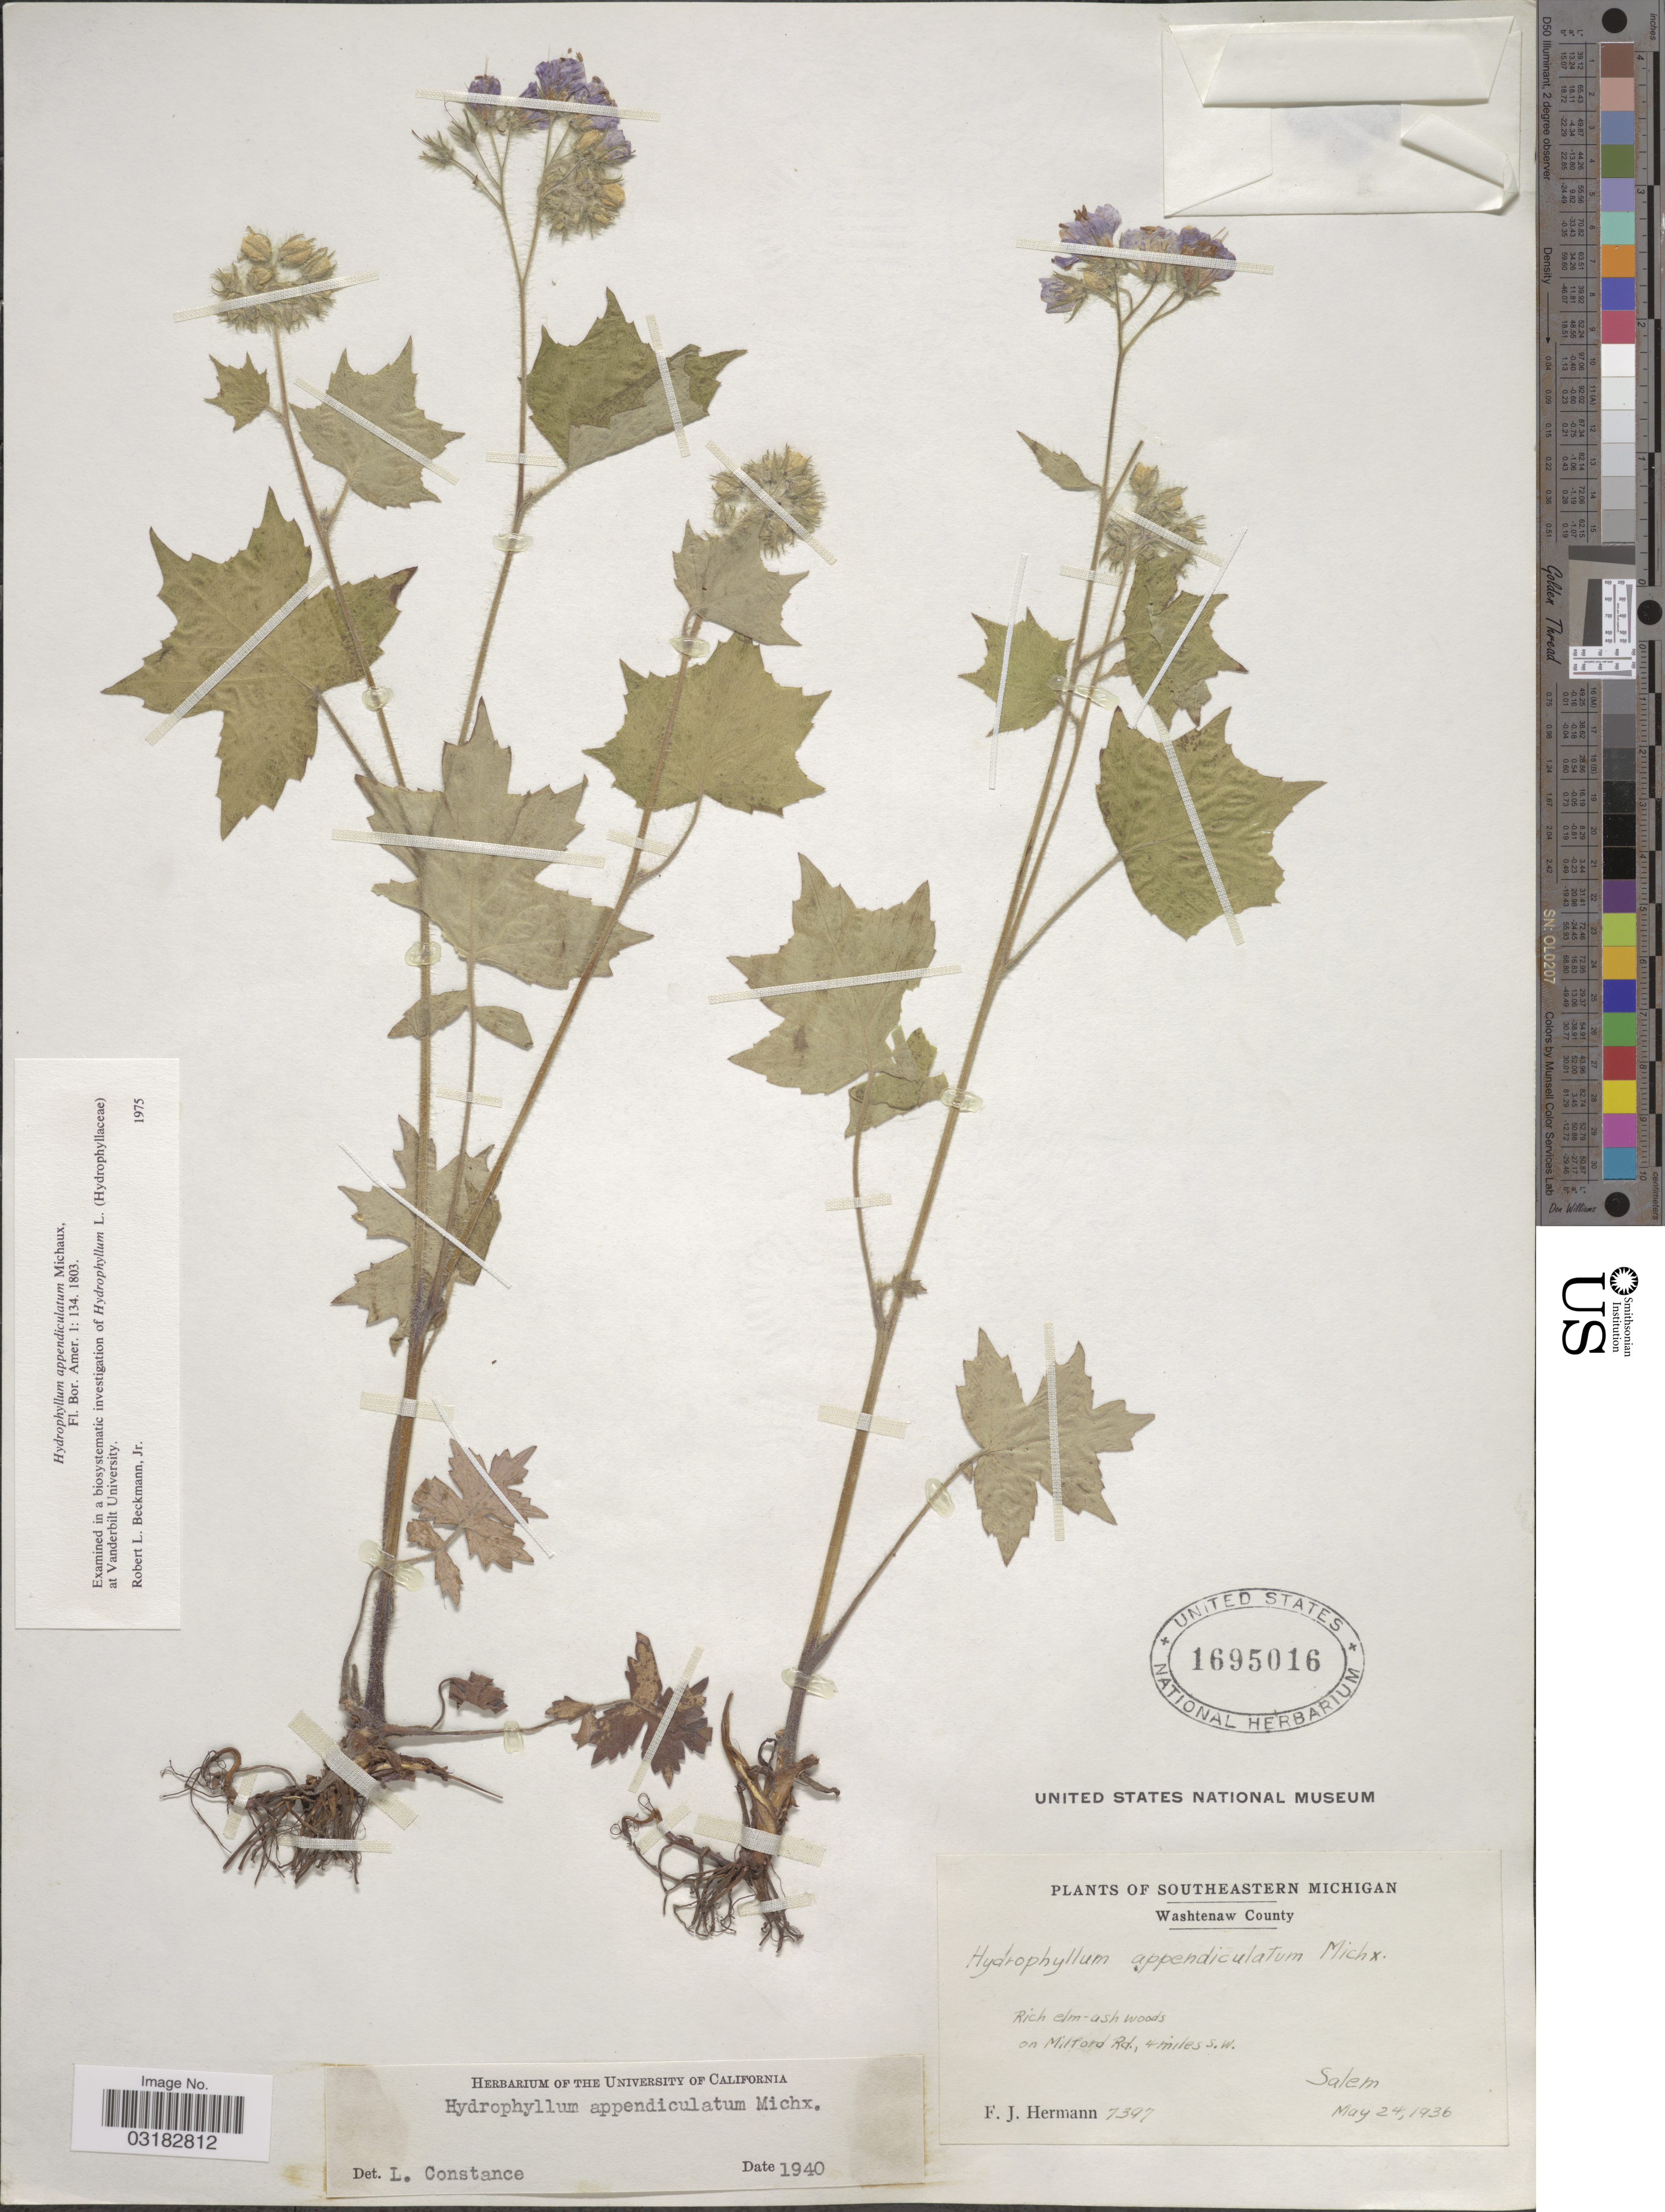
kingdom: Plantae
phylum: Tracheophyta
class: Magnoliopsida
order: Boraginales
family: Hydrophyllaceae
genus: Hydrophyllum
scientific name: Hydrophyllum appendiculatum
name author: Michx.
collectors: F. J. Hermann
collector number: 7397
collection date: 1936-05-24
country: United States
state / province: Michigan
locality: Southeastern Michigan. Washtenaw County. Rich elm-ash woods on Milford Rd., 4 miles s.w. Salem.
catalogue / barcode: US 1695016